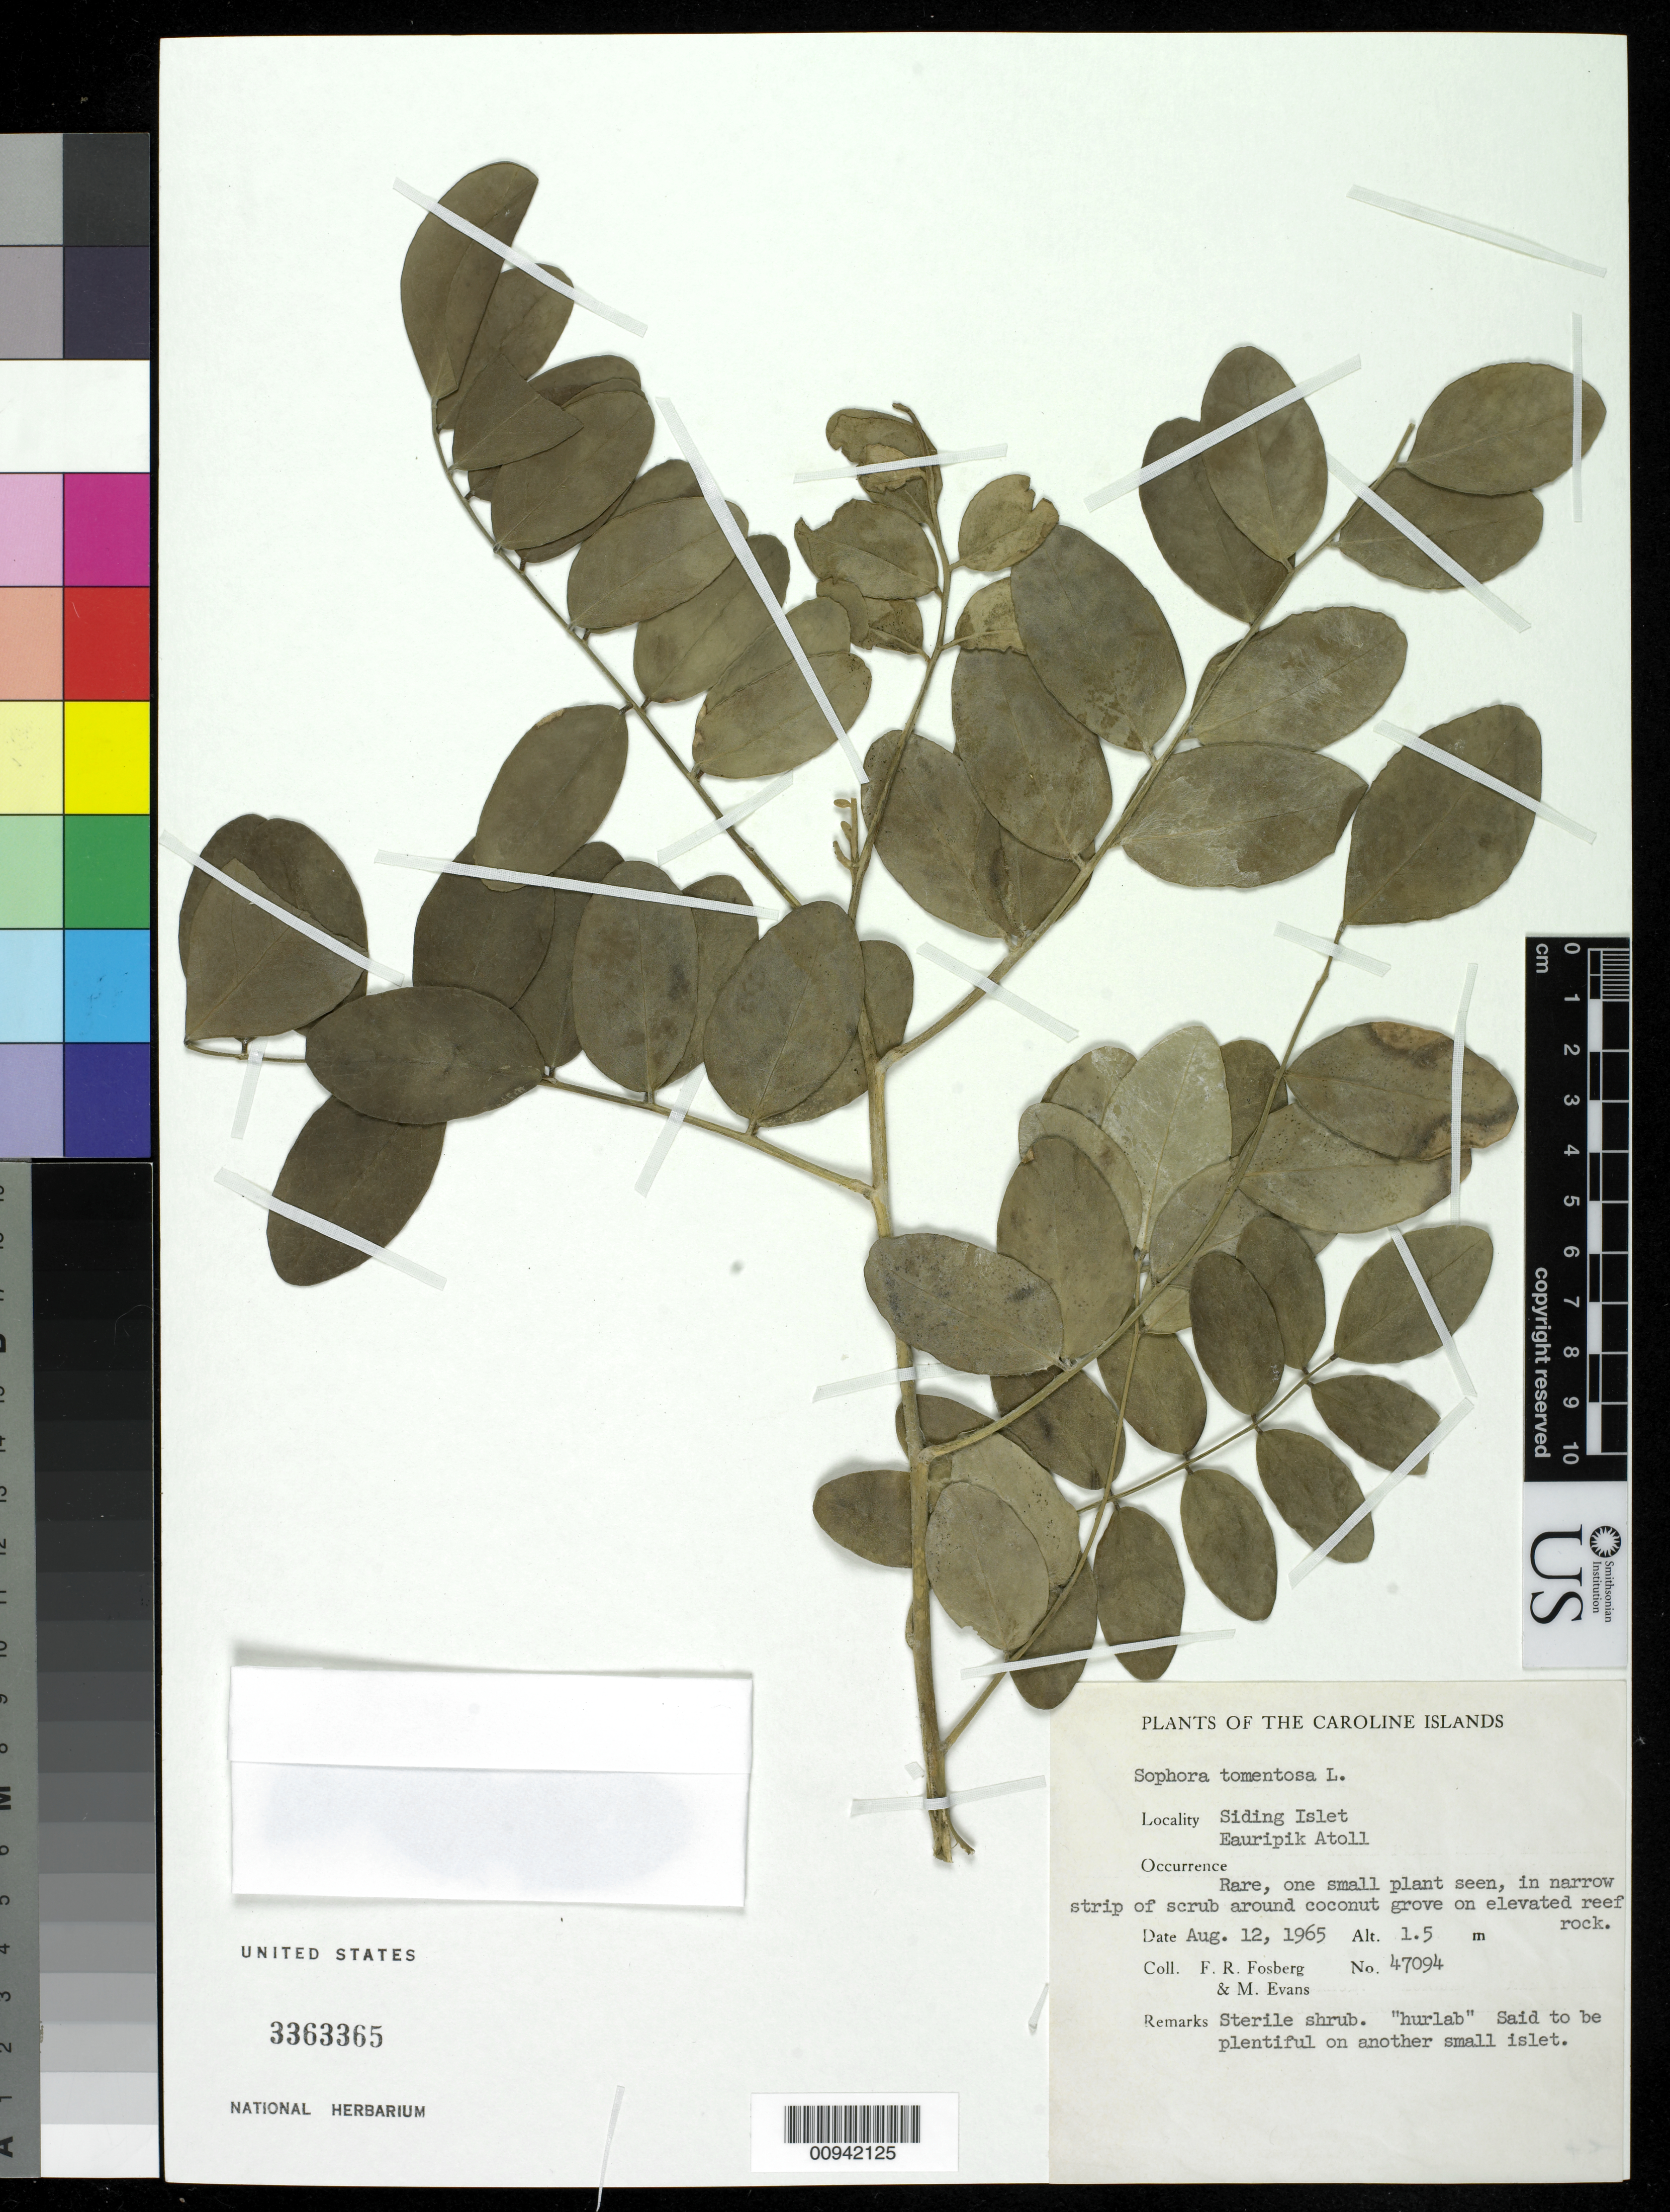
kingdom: Plantae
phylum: Tracheophyta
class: Magnoliopsida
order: Fabales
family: Fabaceae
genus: Sophora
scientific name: Sophora tomentosa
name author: L.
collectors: F. R. Fosberg & M. Evans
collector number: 47094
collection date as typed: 12 Aug 1965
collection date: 1965-08-12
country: Micronesia, Federated States of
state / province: Yap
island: Eauripik Atoll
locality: Siding Islet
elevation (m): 1.5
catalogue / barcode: US 3363365